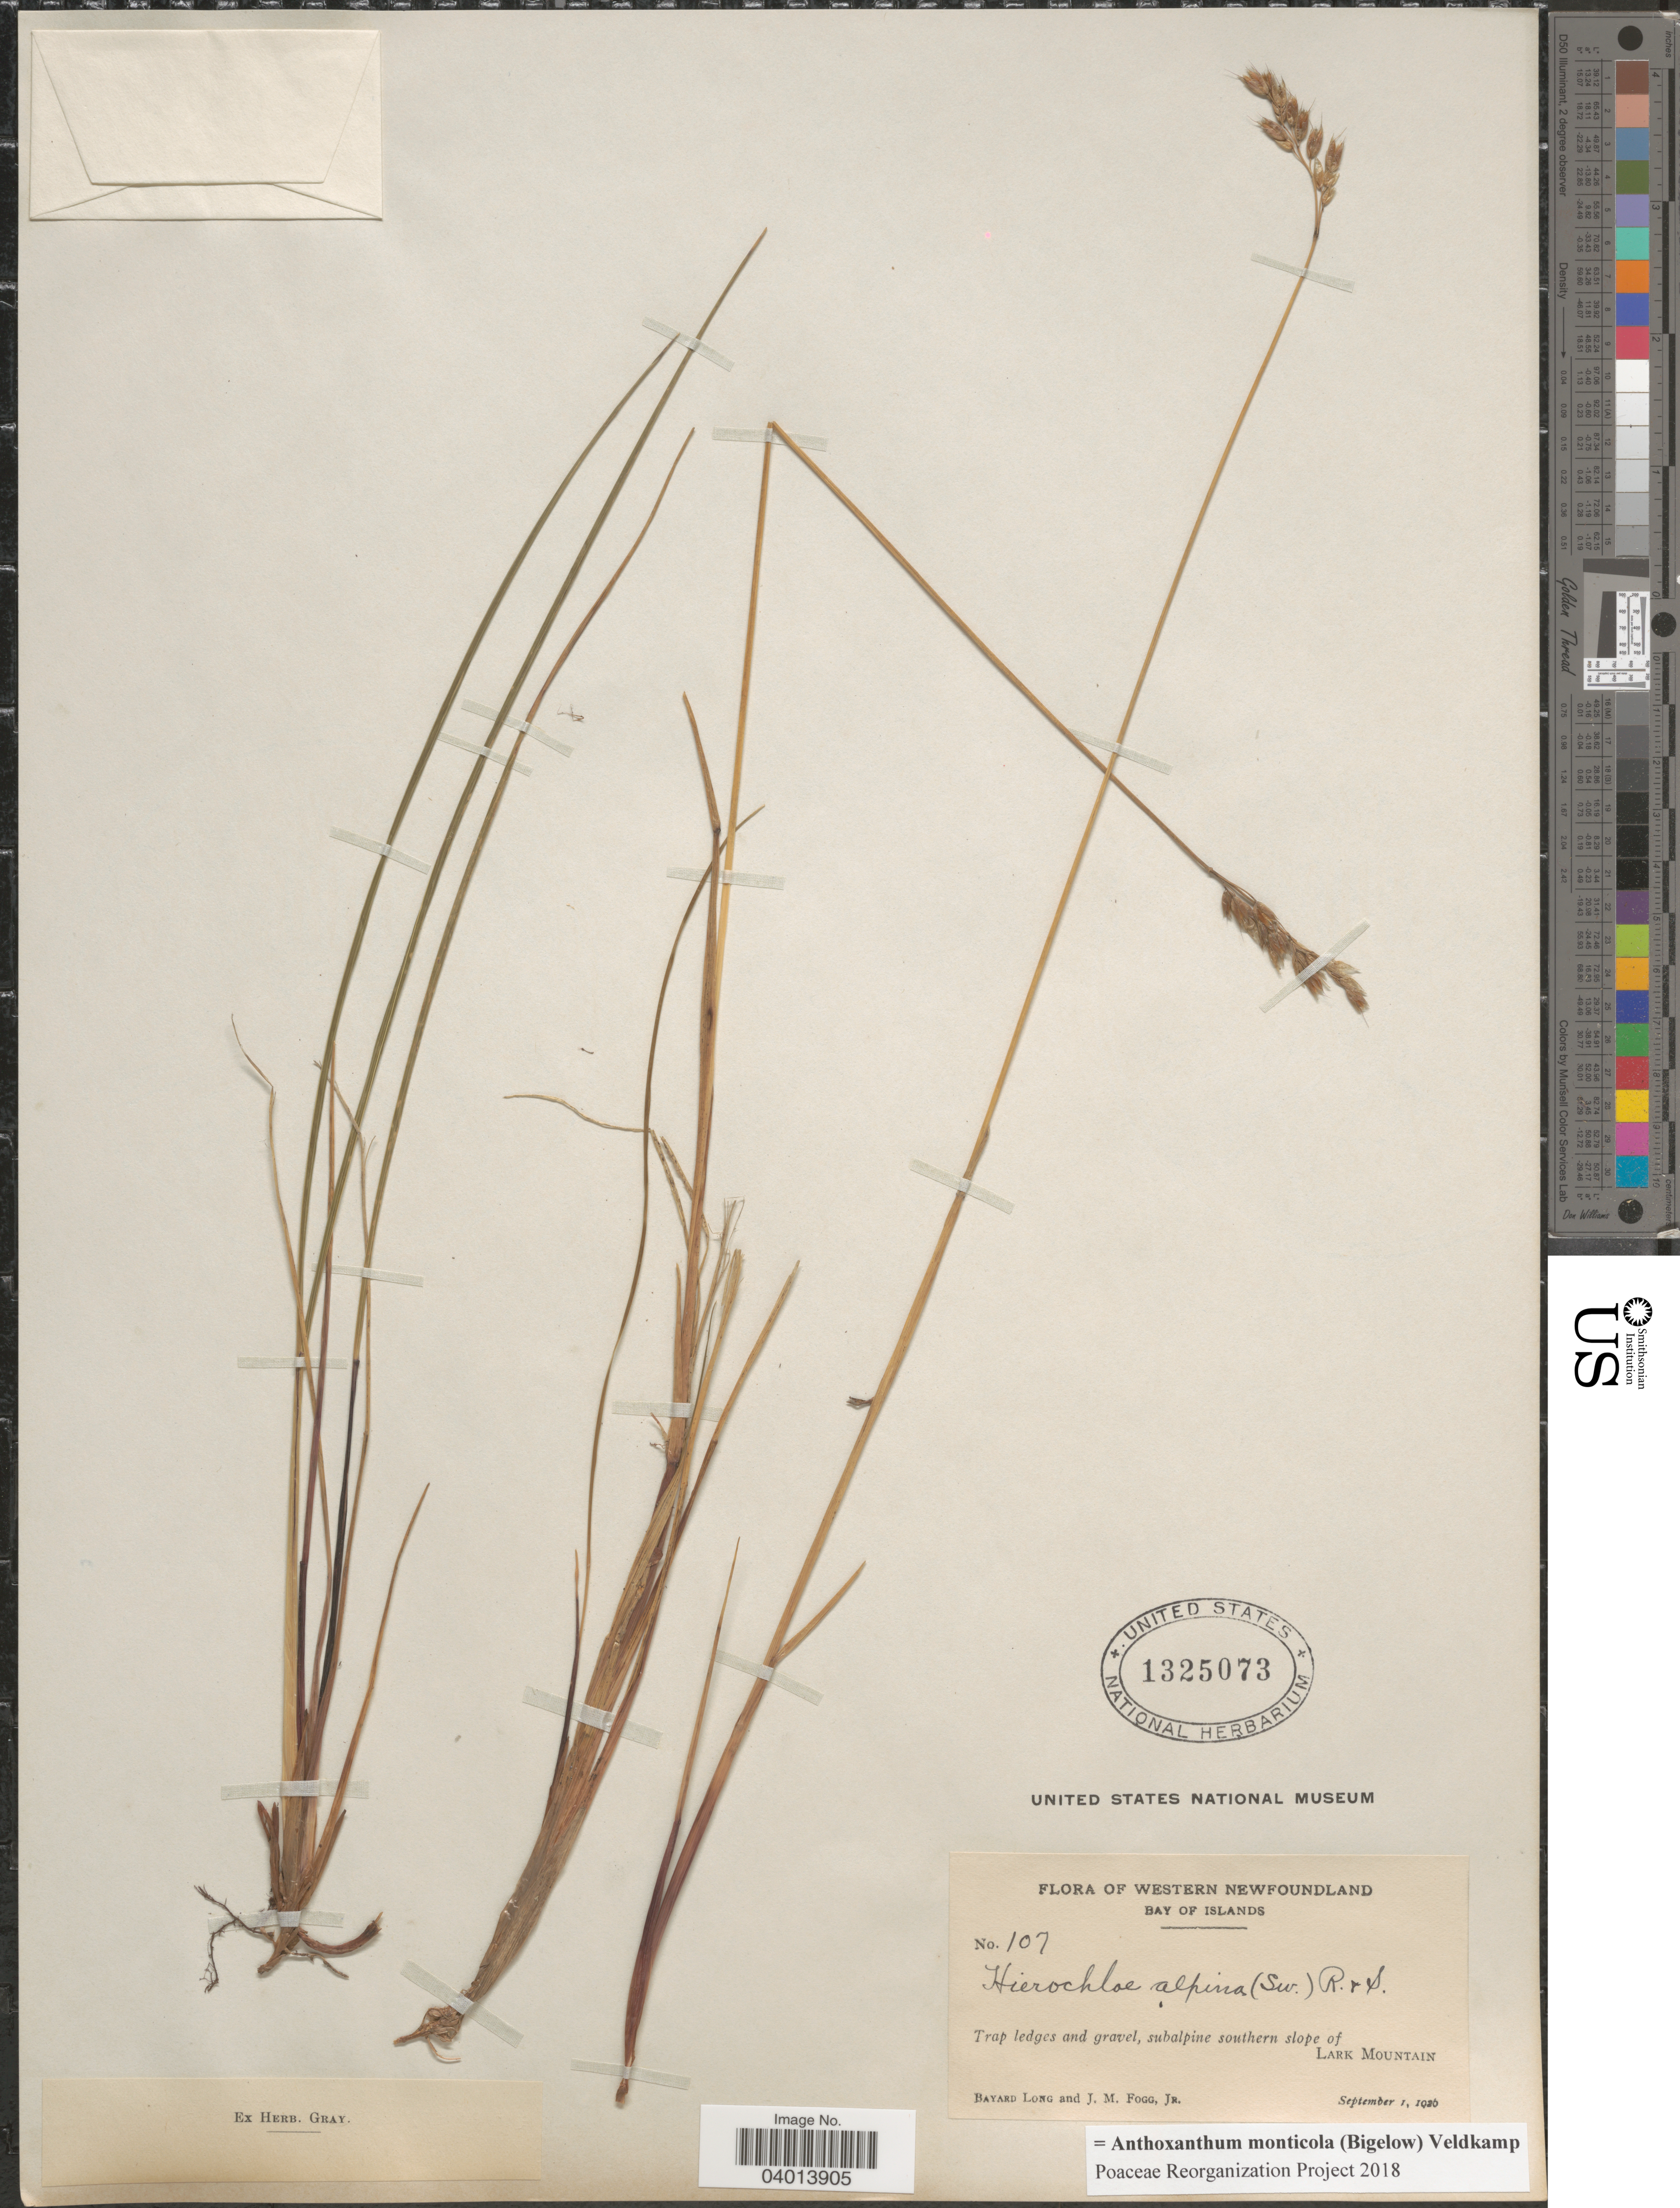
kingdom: Plantae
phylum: Tracheophyta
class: Liliopsida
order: Poales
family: Poaceae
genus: Anthoxanthum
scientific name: Anthoxanthum monticola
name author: (Bigelow) Veldkamp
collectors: B. Long & J. Fogg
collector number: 107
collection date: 1926-09-01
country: Canada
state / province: Newfoundland and Labrador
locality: Western Newfoundland. Bay of Islands. Trap ledges and gravel, subalpine southern slope of Lark Mountain.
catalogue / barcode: US 1325073